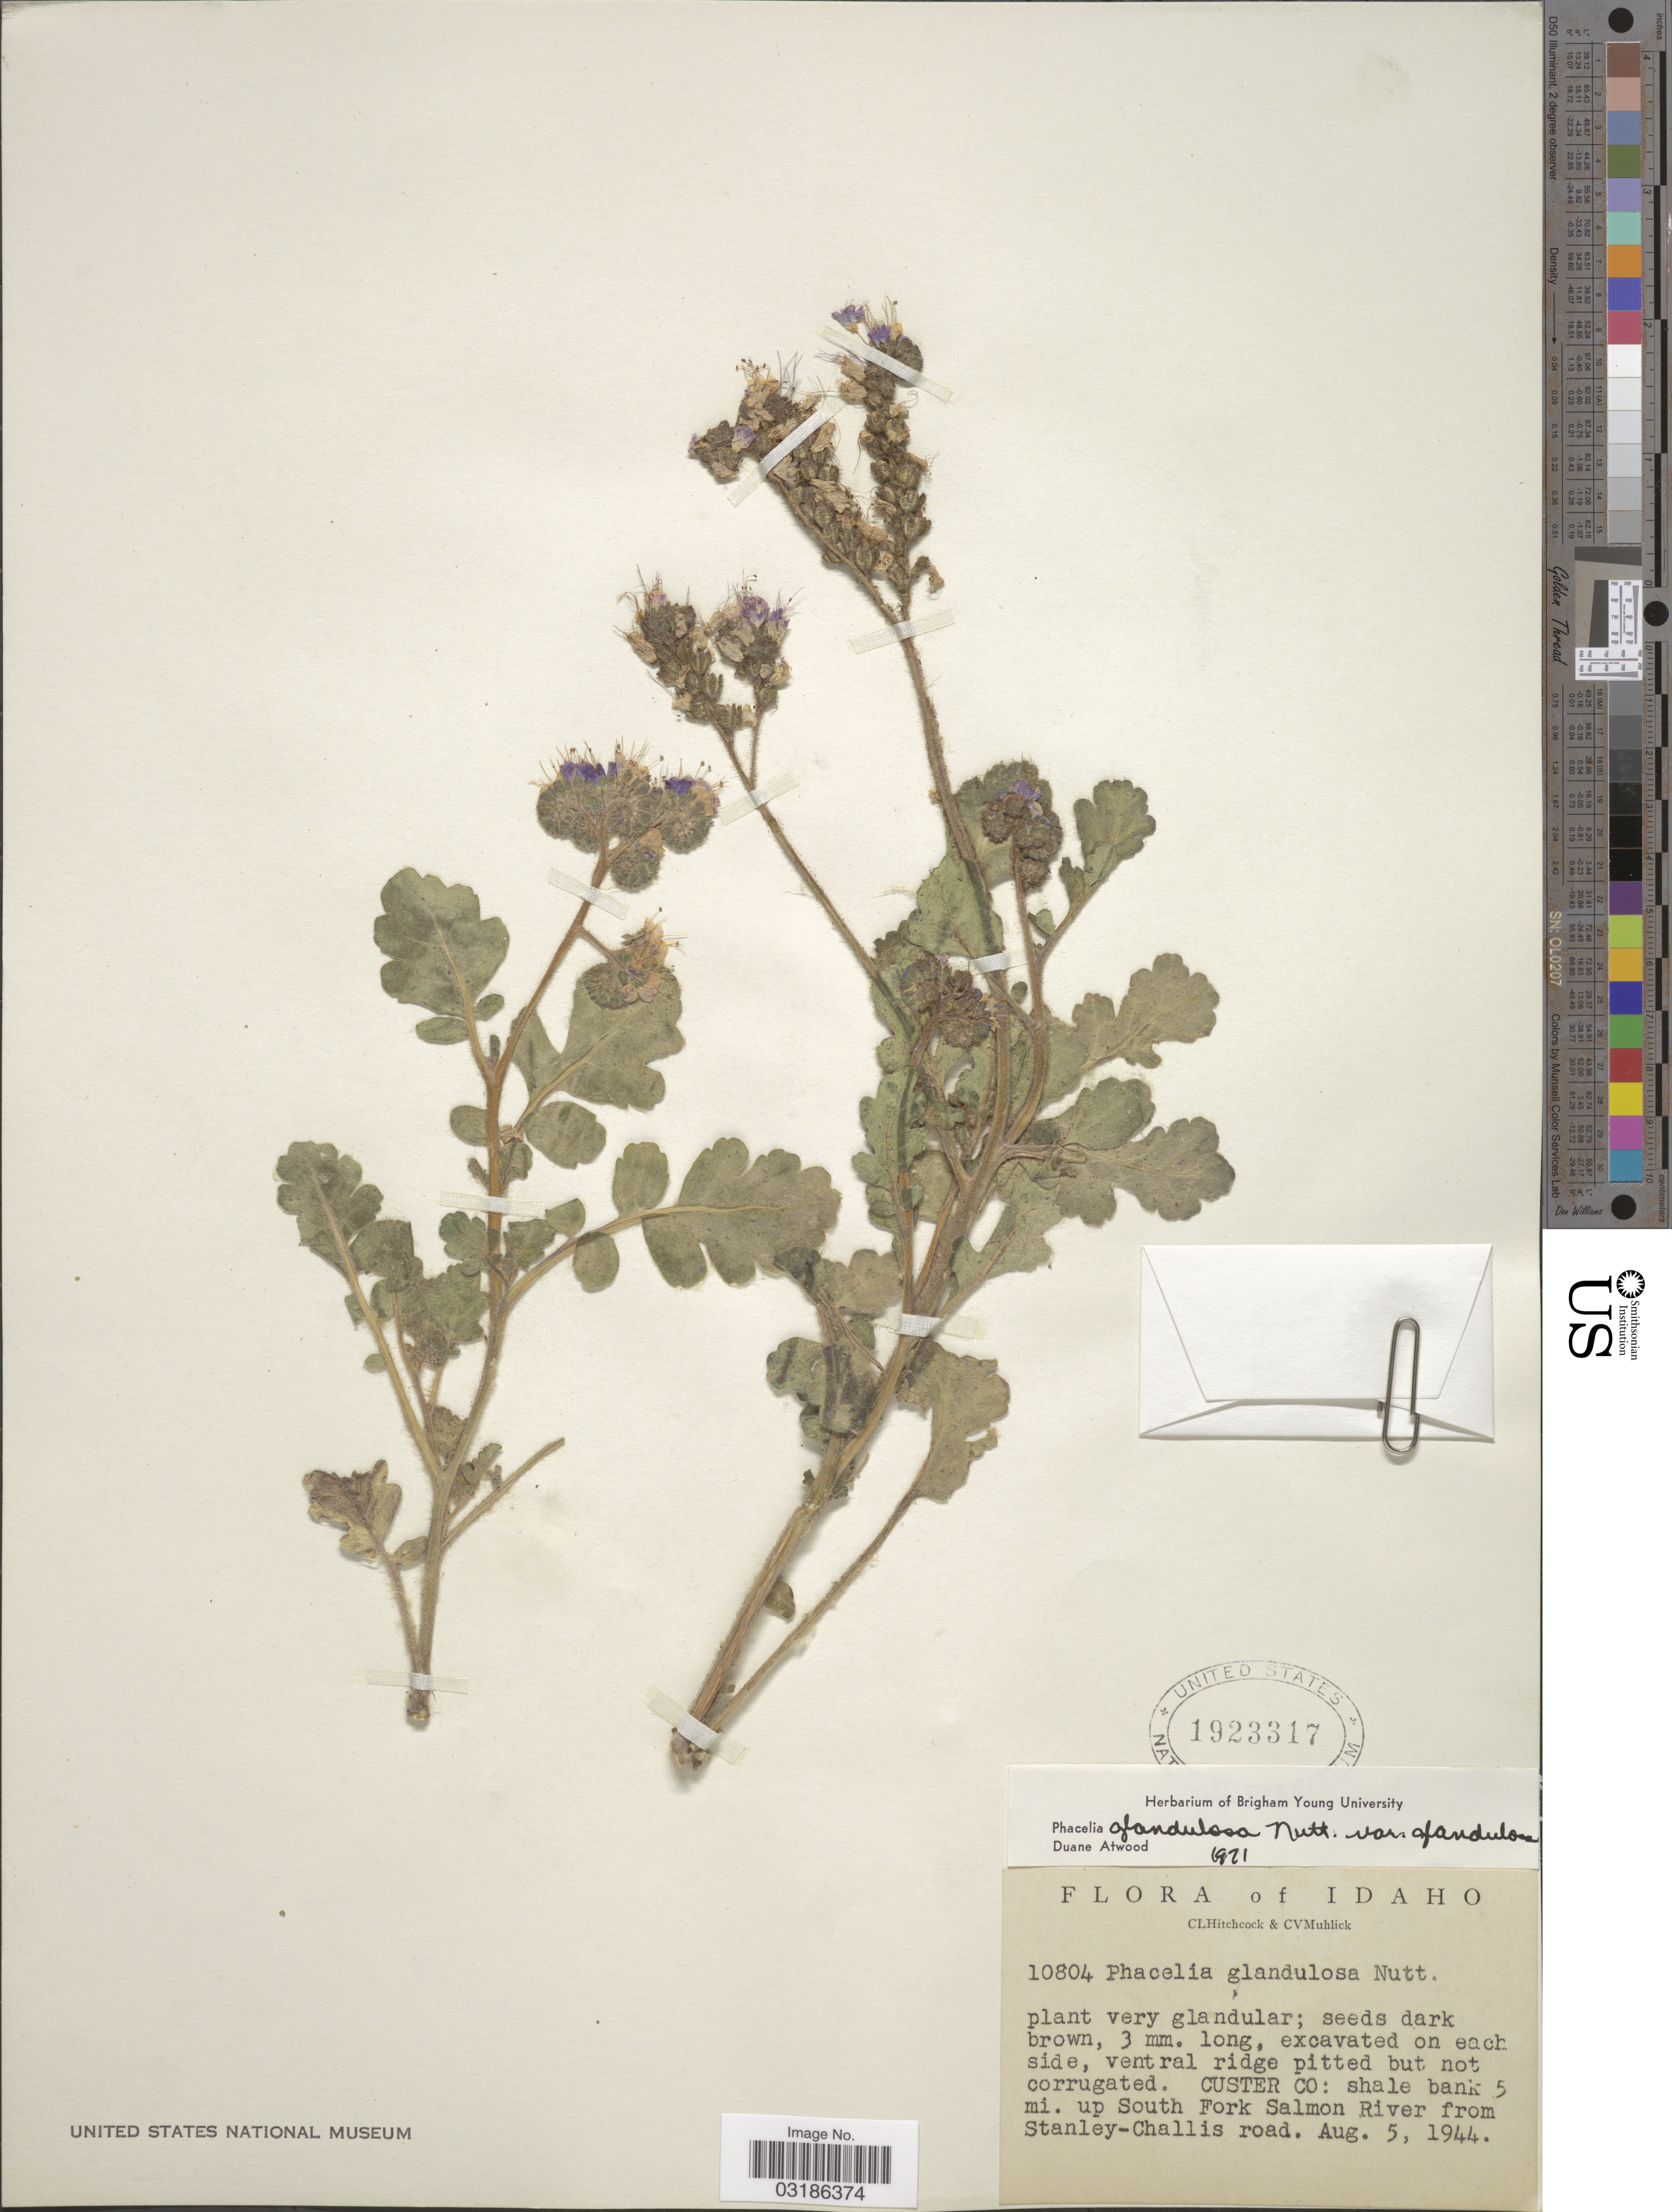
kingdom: Plantae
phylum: Tracheophyta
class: Magnoliopsida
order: Boraginales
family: Hydrophyllaceae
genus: Phacelia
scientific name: Phacelia glandulosa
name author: Nutt.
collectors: C. L. Hitchcock & C. V. Muhlick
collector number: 10804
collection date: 1944-08-05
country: United States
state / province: Idaho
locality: Custer Co: shale bank 5 mi. up South Fork Salmon River from Stanley-Challis road.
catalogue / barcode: US 1923317